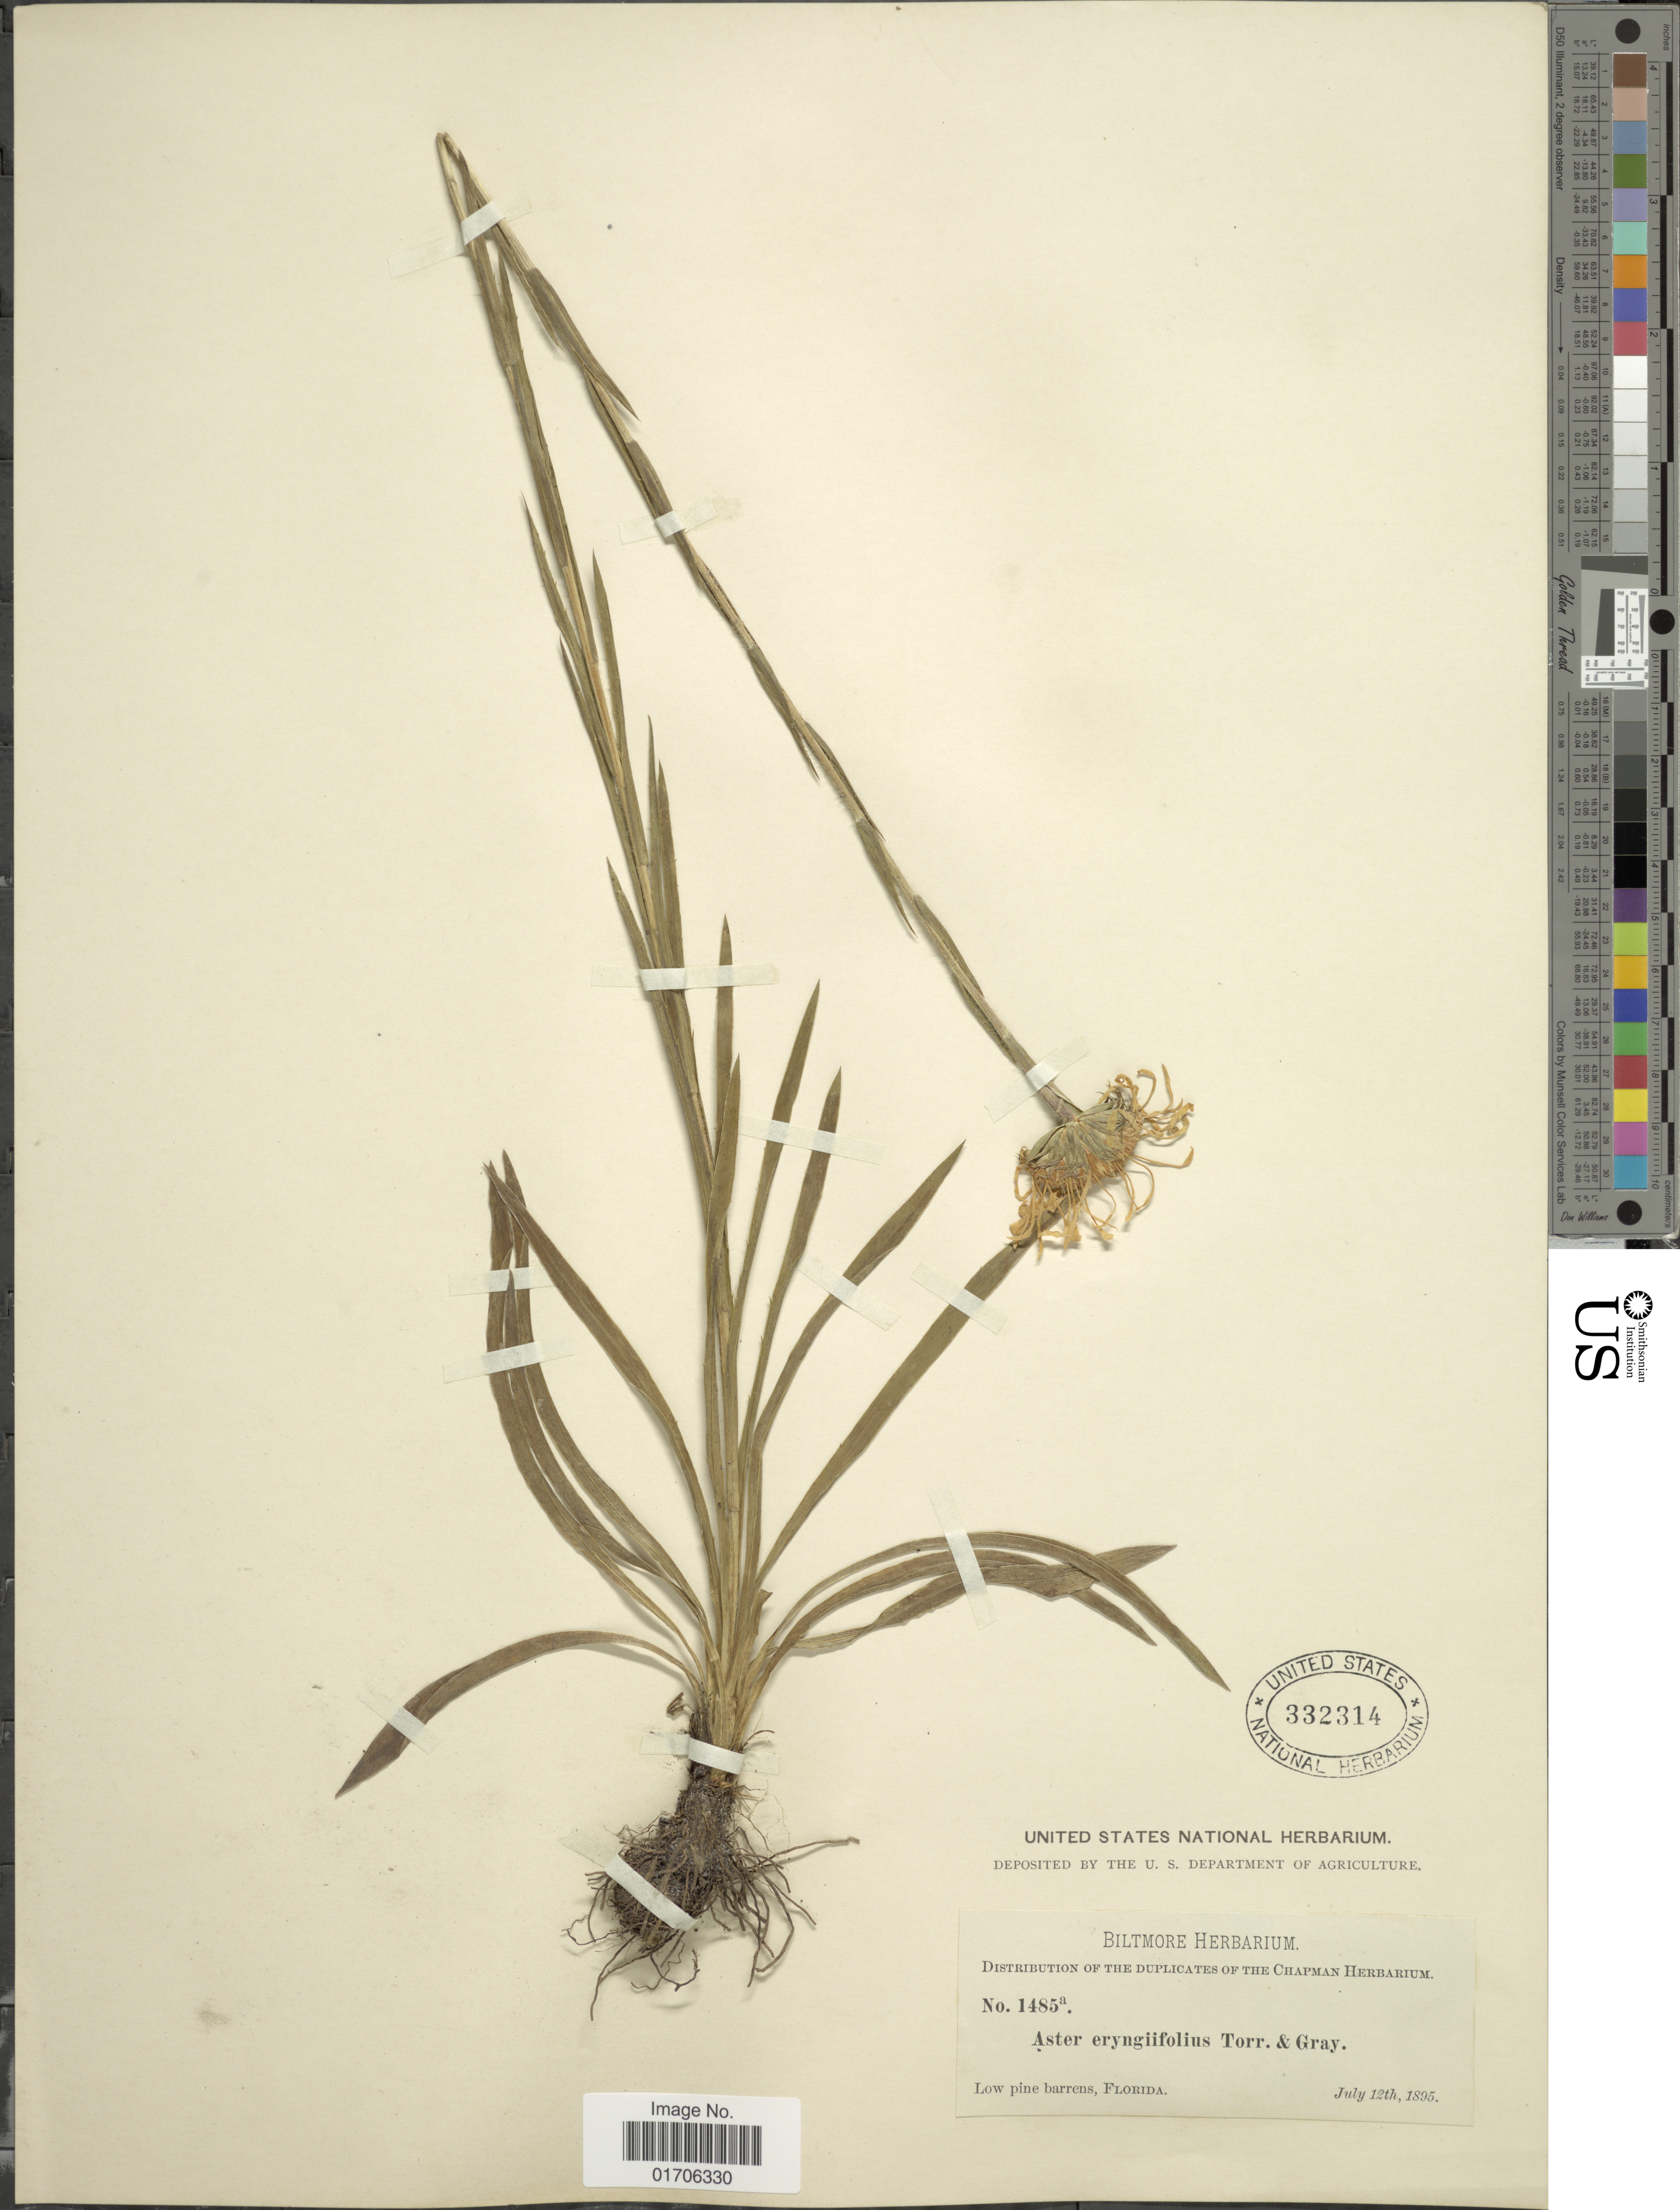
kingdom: Plantae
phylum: Tracheophyta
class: Magnoliopsida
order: Asterales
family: Asteraceae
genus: Eurybia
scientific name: Eurybia eryngiifolia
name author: (Torr. & A. Gray) G.L. Nesom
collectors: ex herb. Biltmore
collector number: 1485a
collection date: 1895-07-12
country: United States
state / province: Florida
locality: Low pine barrens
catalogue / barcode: US 332314